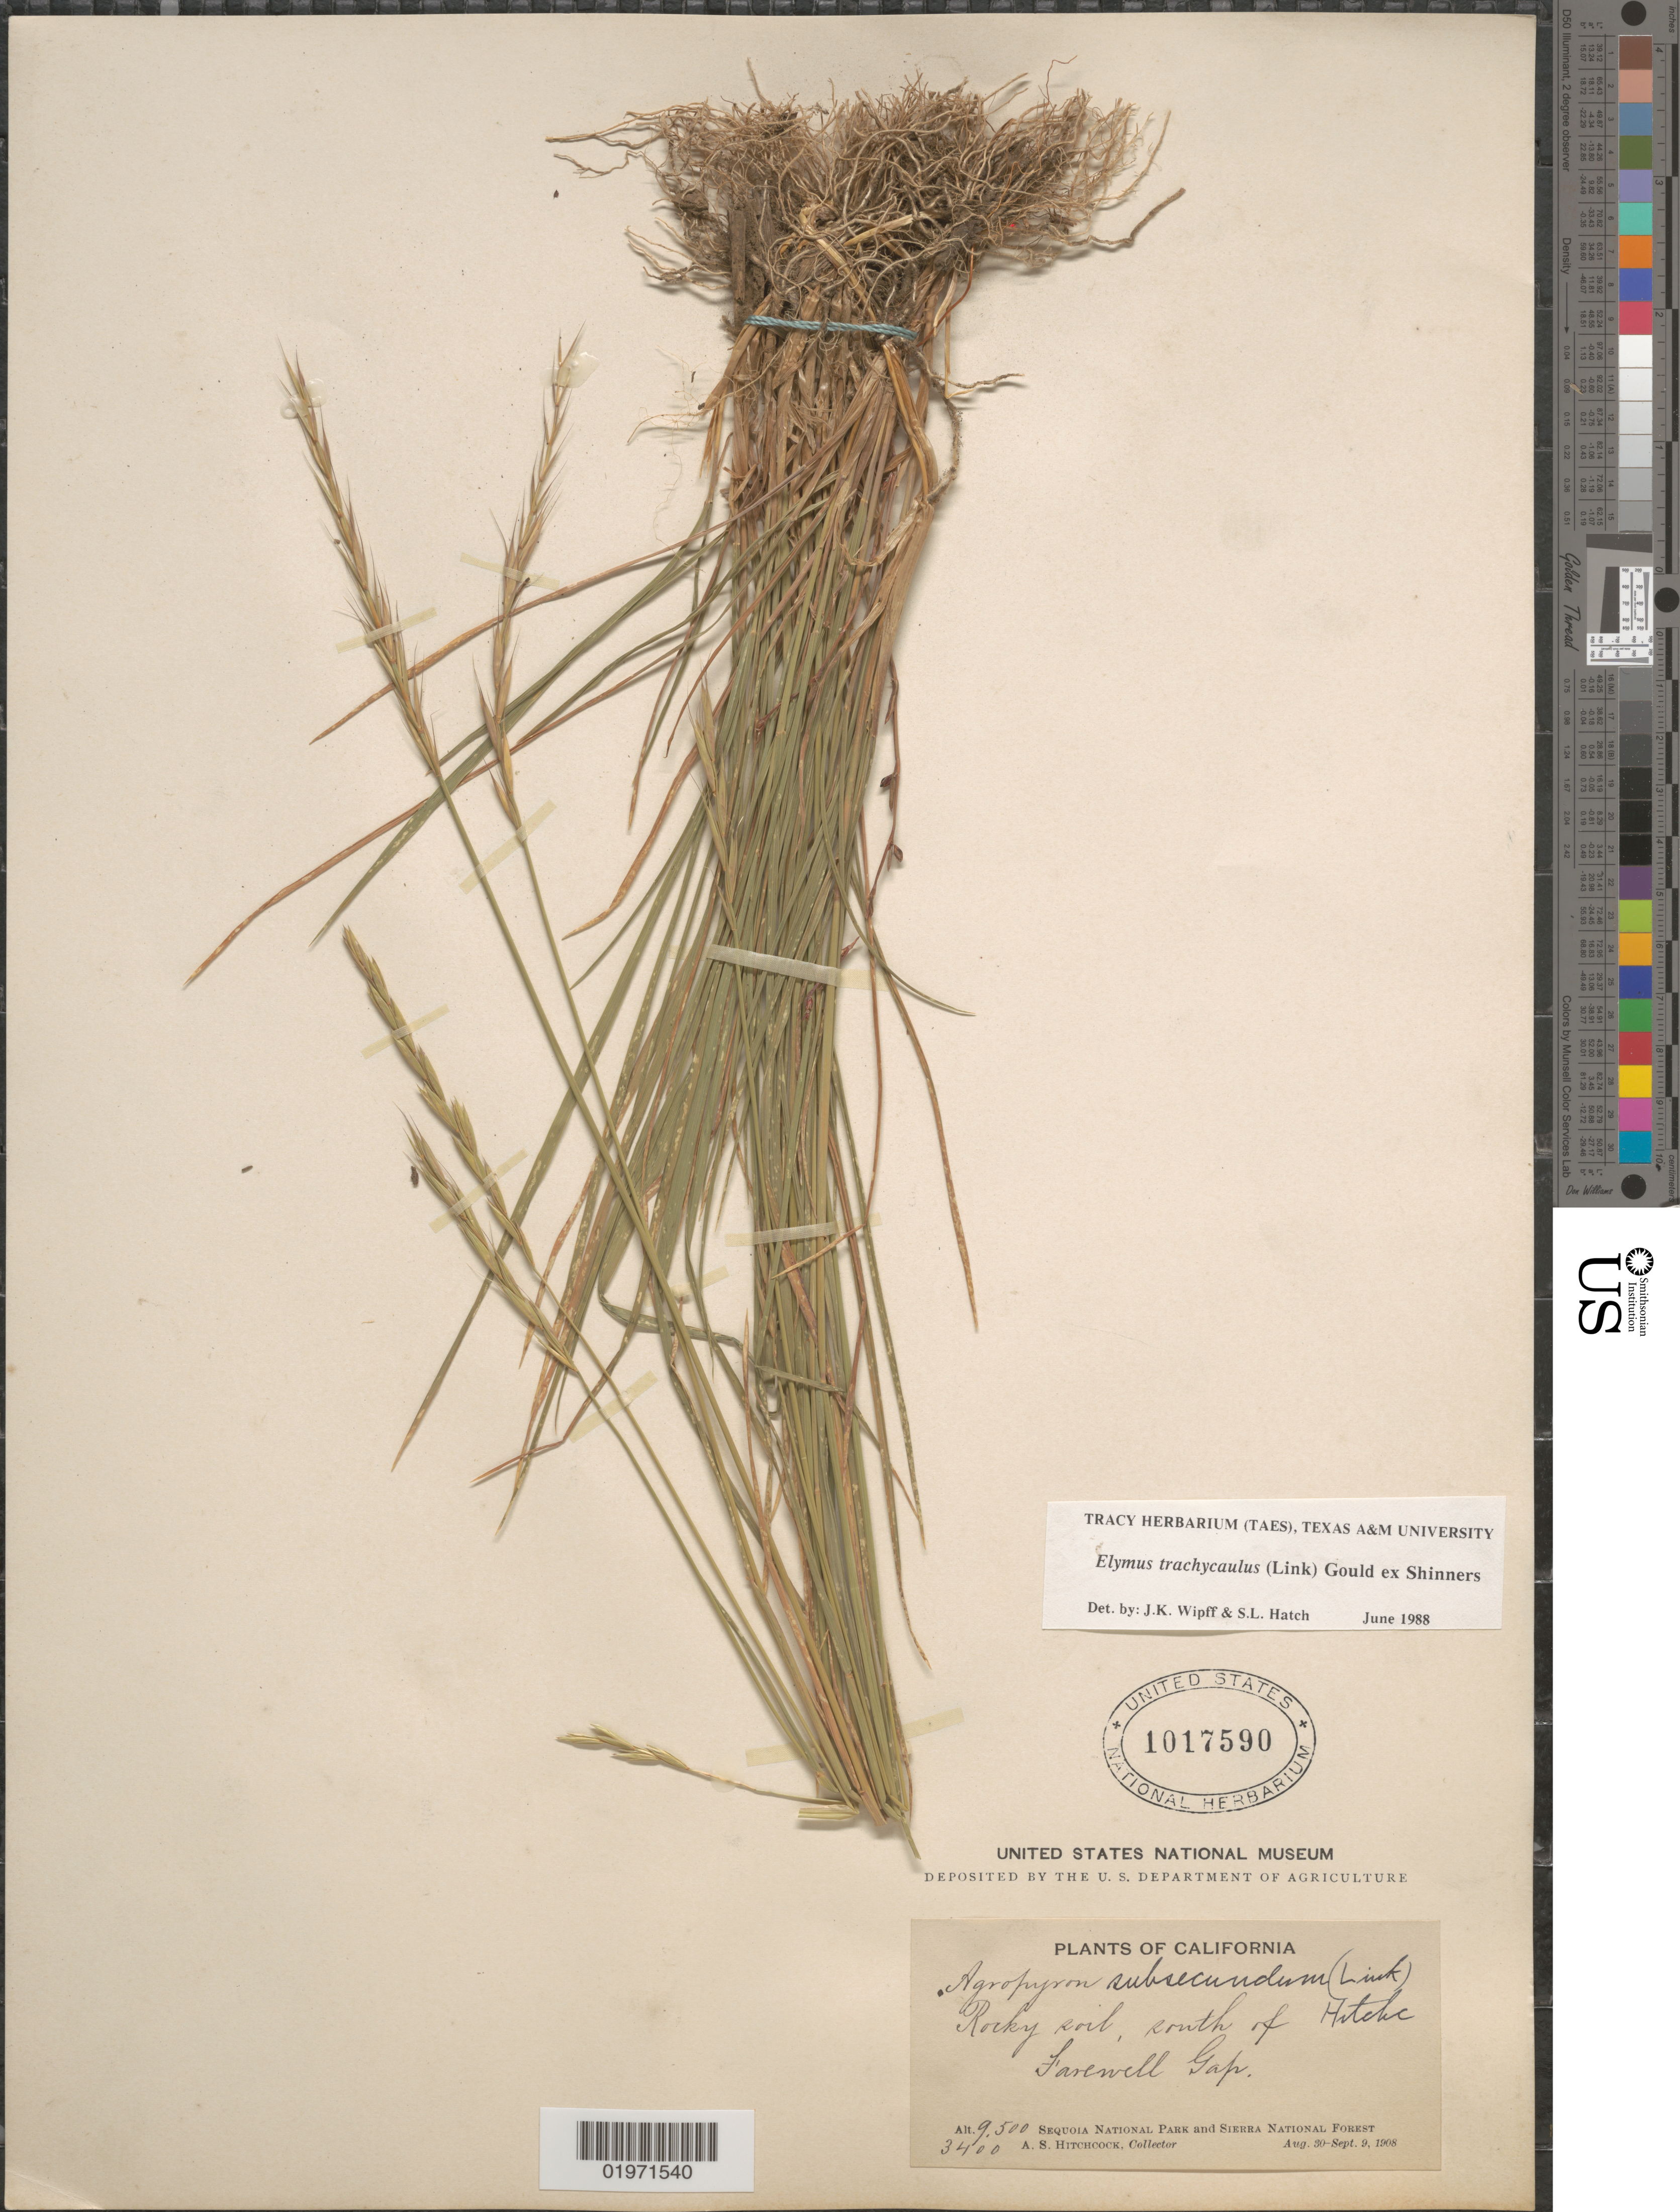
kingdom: Plantae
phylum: Tracheophyta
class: Liliopsida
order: Poales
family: Poaceae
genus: Elymus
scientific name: Elymus trachycaulus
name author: (Link) Gould ex Shinners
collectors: A. S. Hitchcock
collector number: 3400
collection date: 1908-08-30/1908-09-09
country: United States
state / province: California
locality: Rocky soil, south of Farewell Gap. Sequoia National Park and Sierra National Forest.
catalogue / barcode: US 1017590